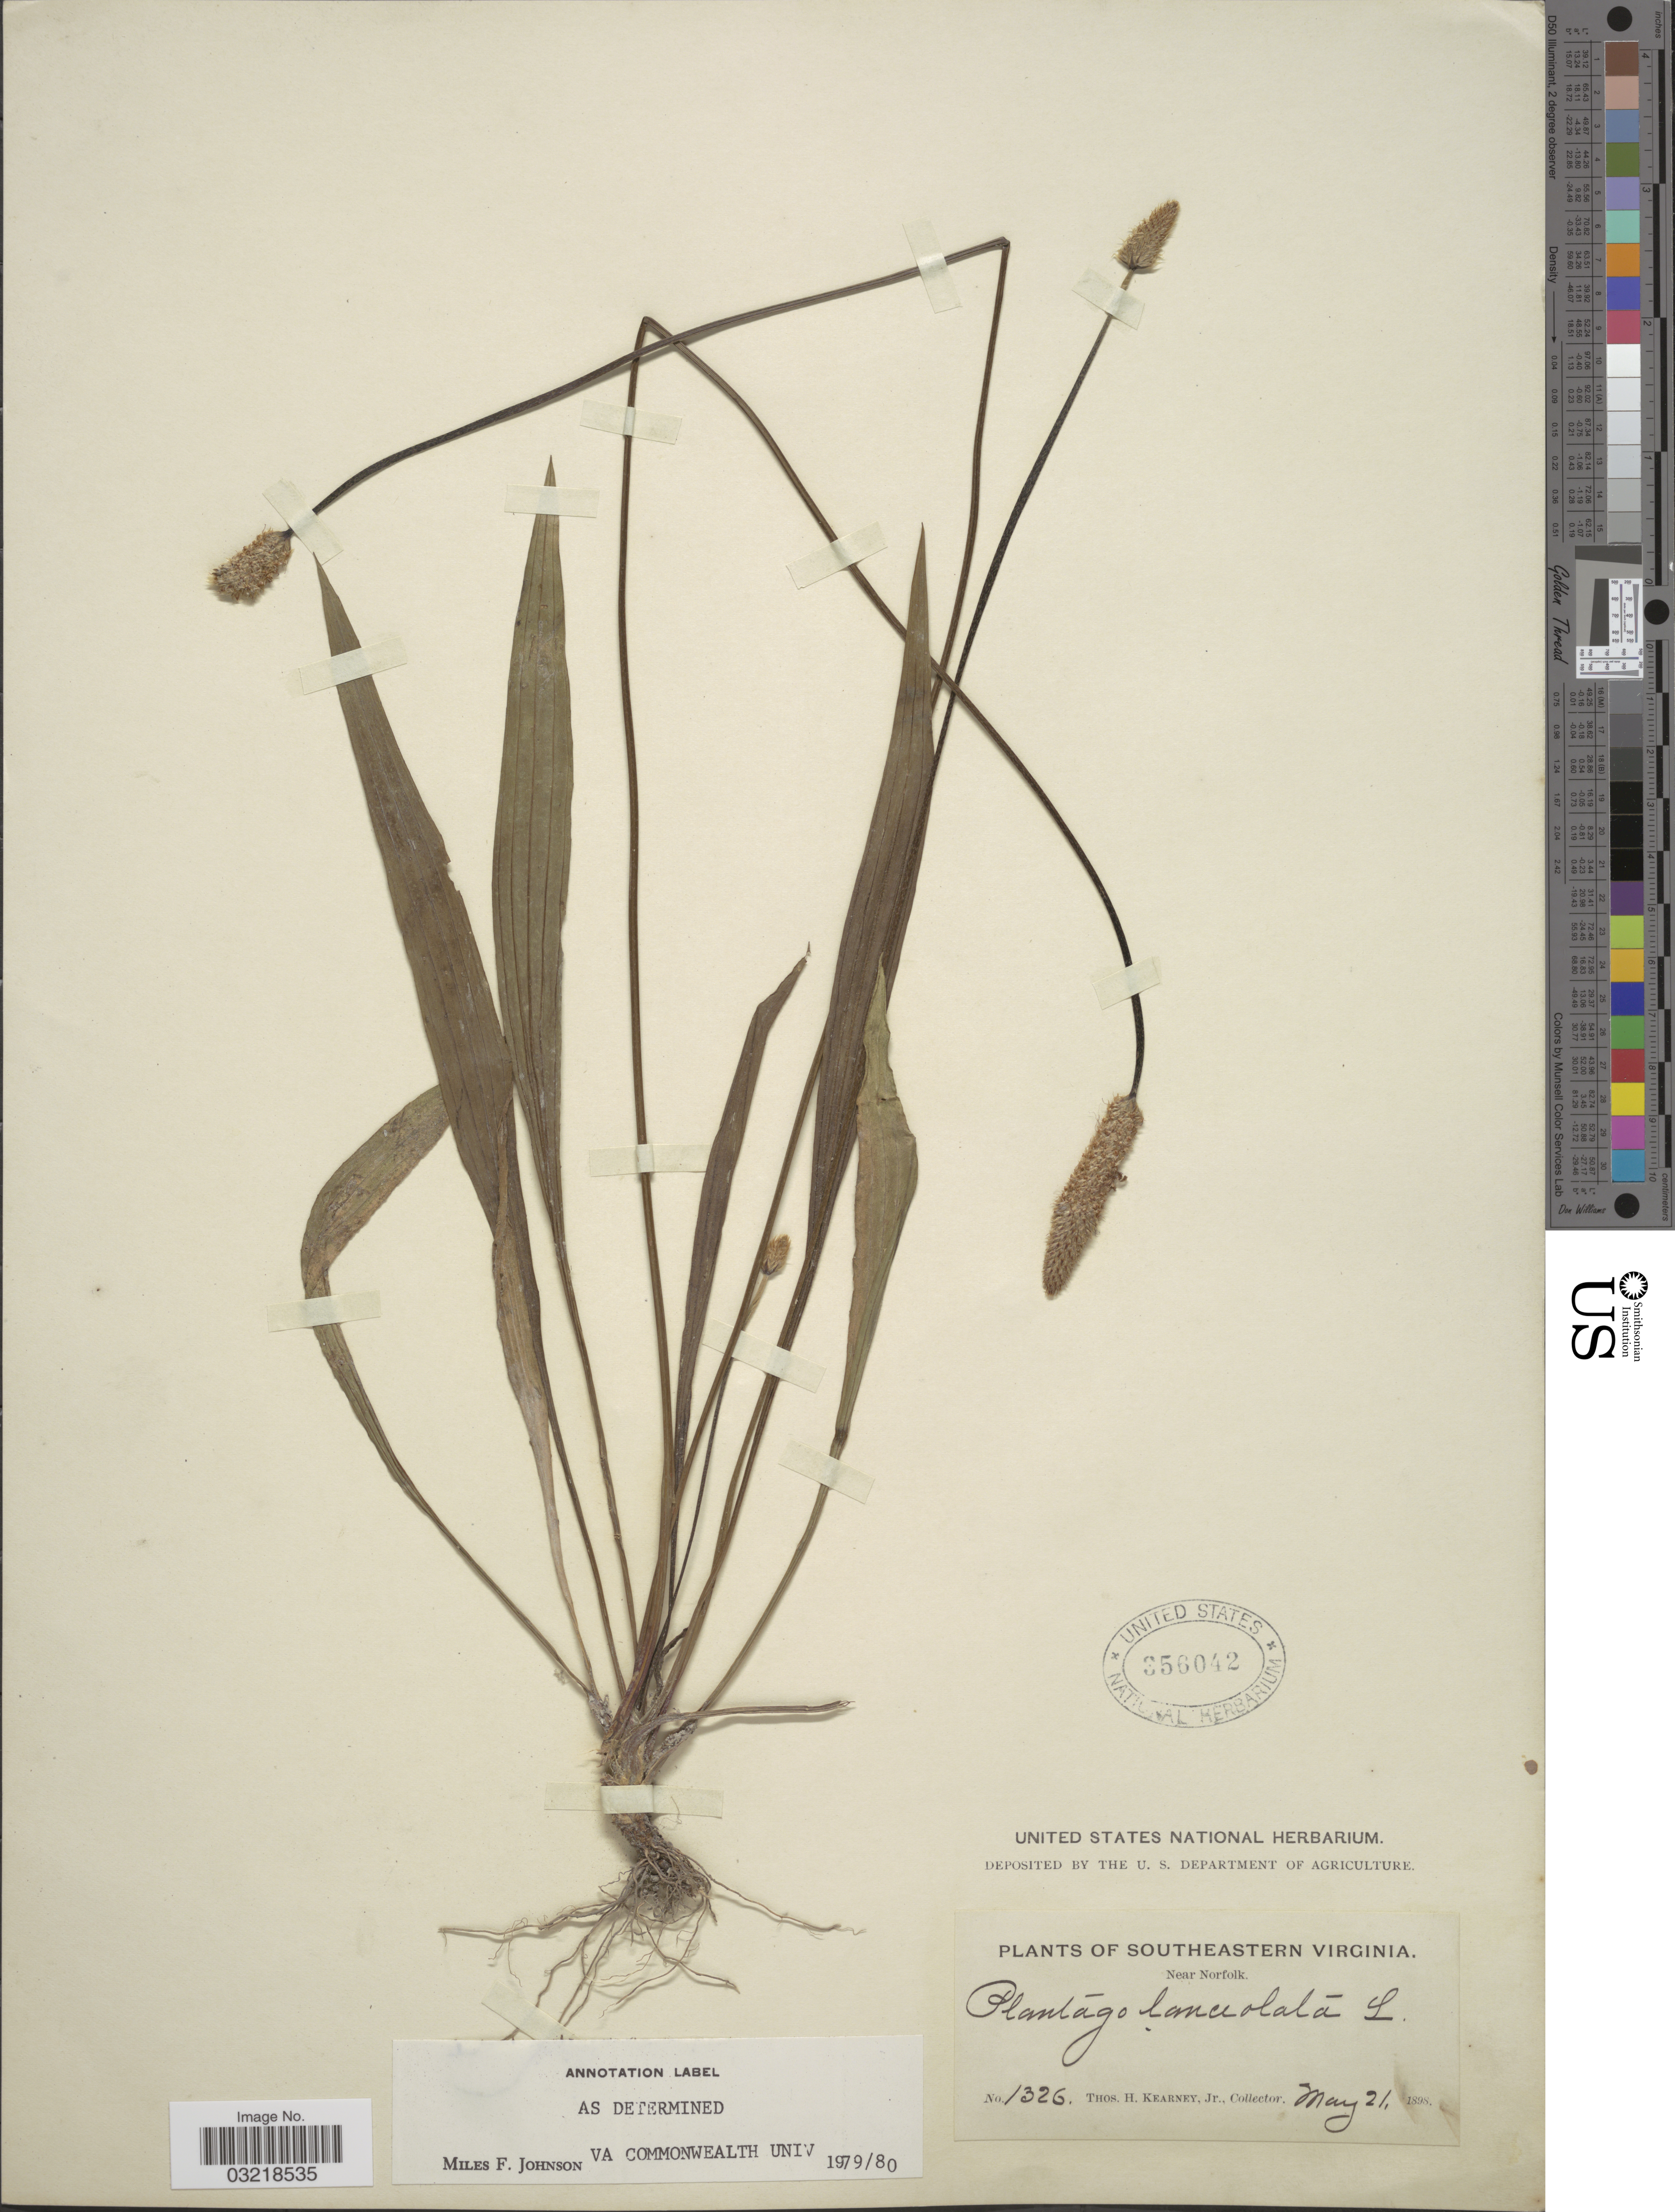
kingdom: Plantae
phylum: Tracheophyta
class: Magnoliopsida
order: Lamiales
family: Plantaginaceae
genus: Plantago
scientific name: Plantago lanceolata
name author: L.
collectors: T. H. Kearney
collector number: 1326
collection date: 1898-05-21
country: United States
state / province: Virginia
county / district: City of Norfolk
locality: Southeastern Virginia. Near Norfolk.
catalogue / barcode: US 356042